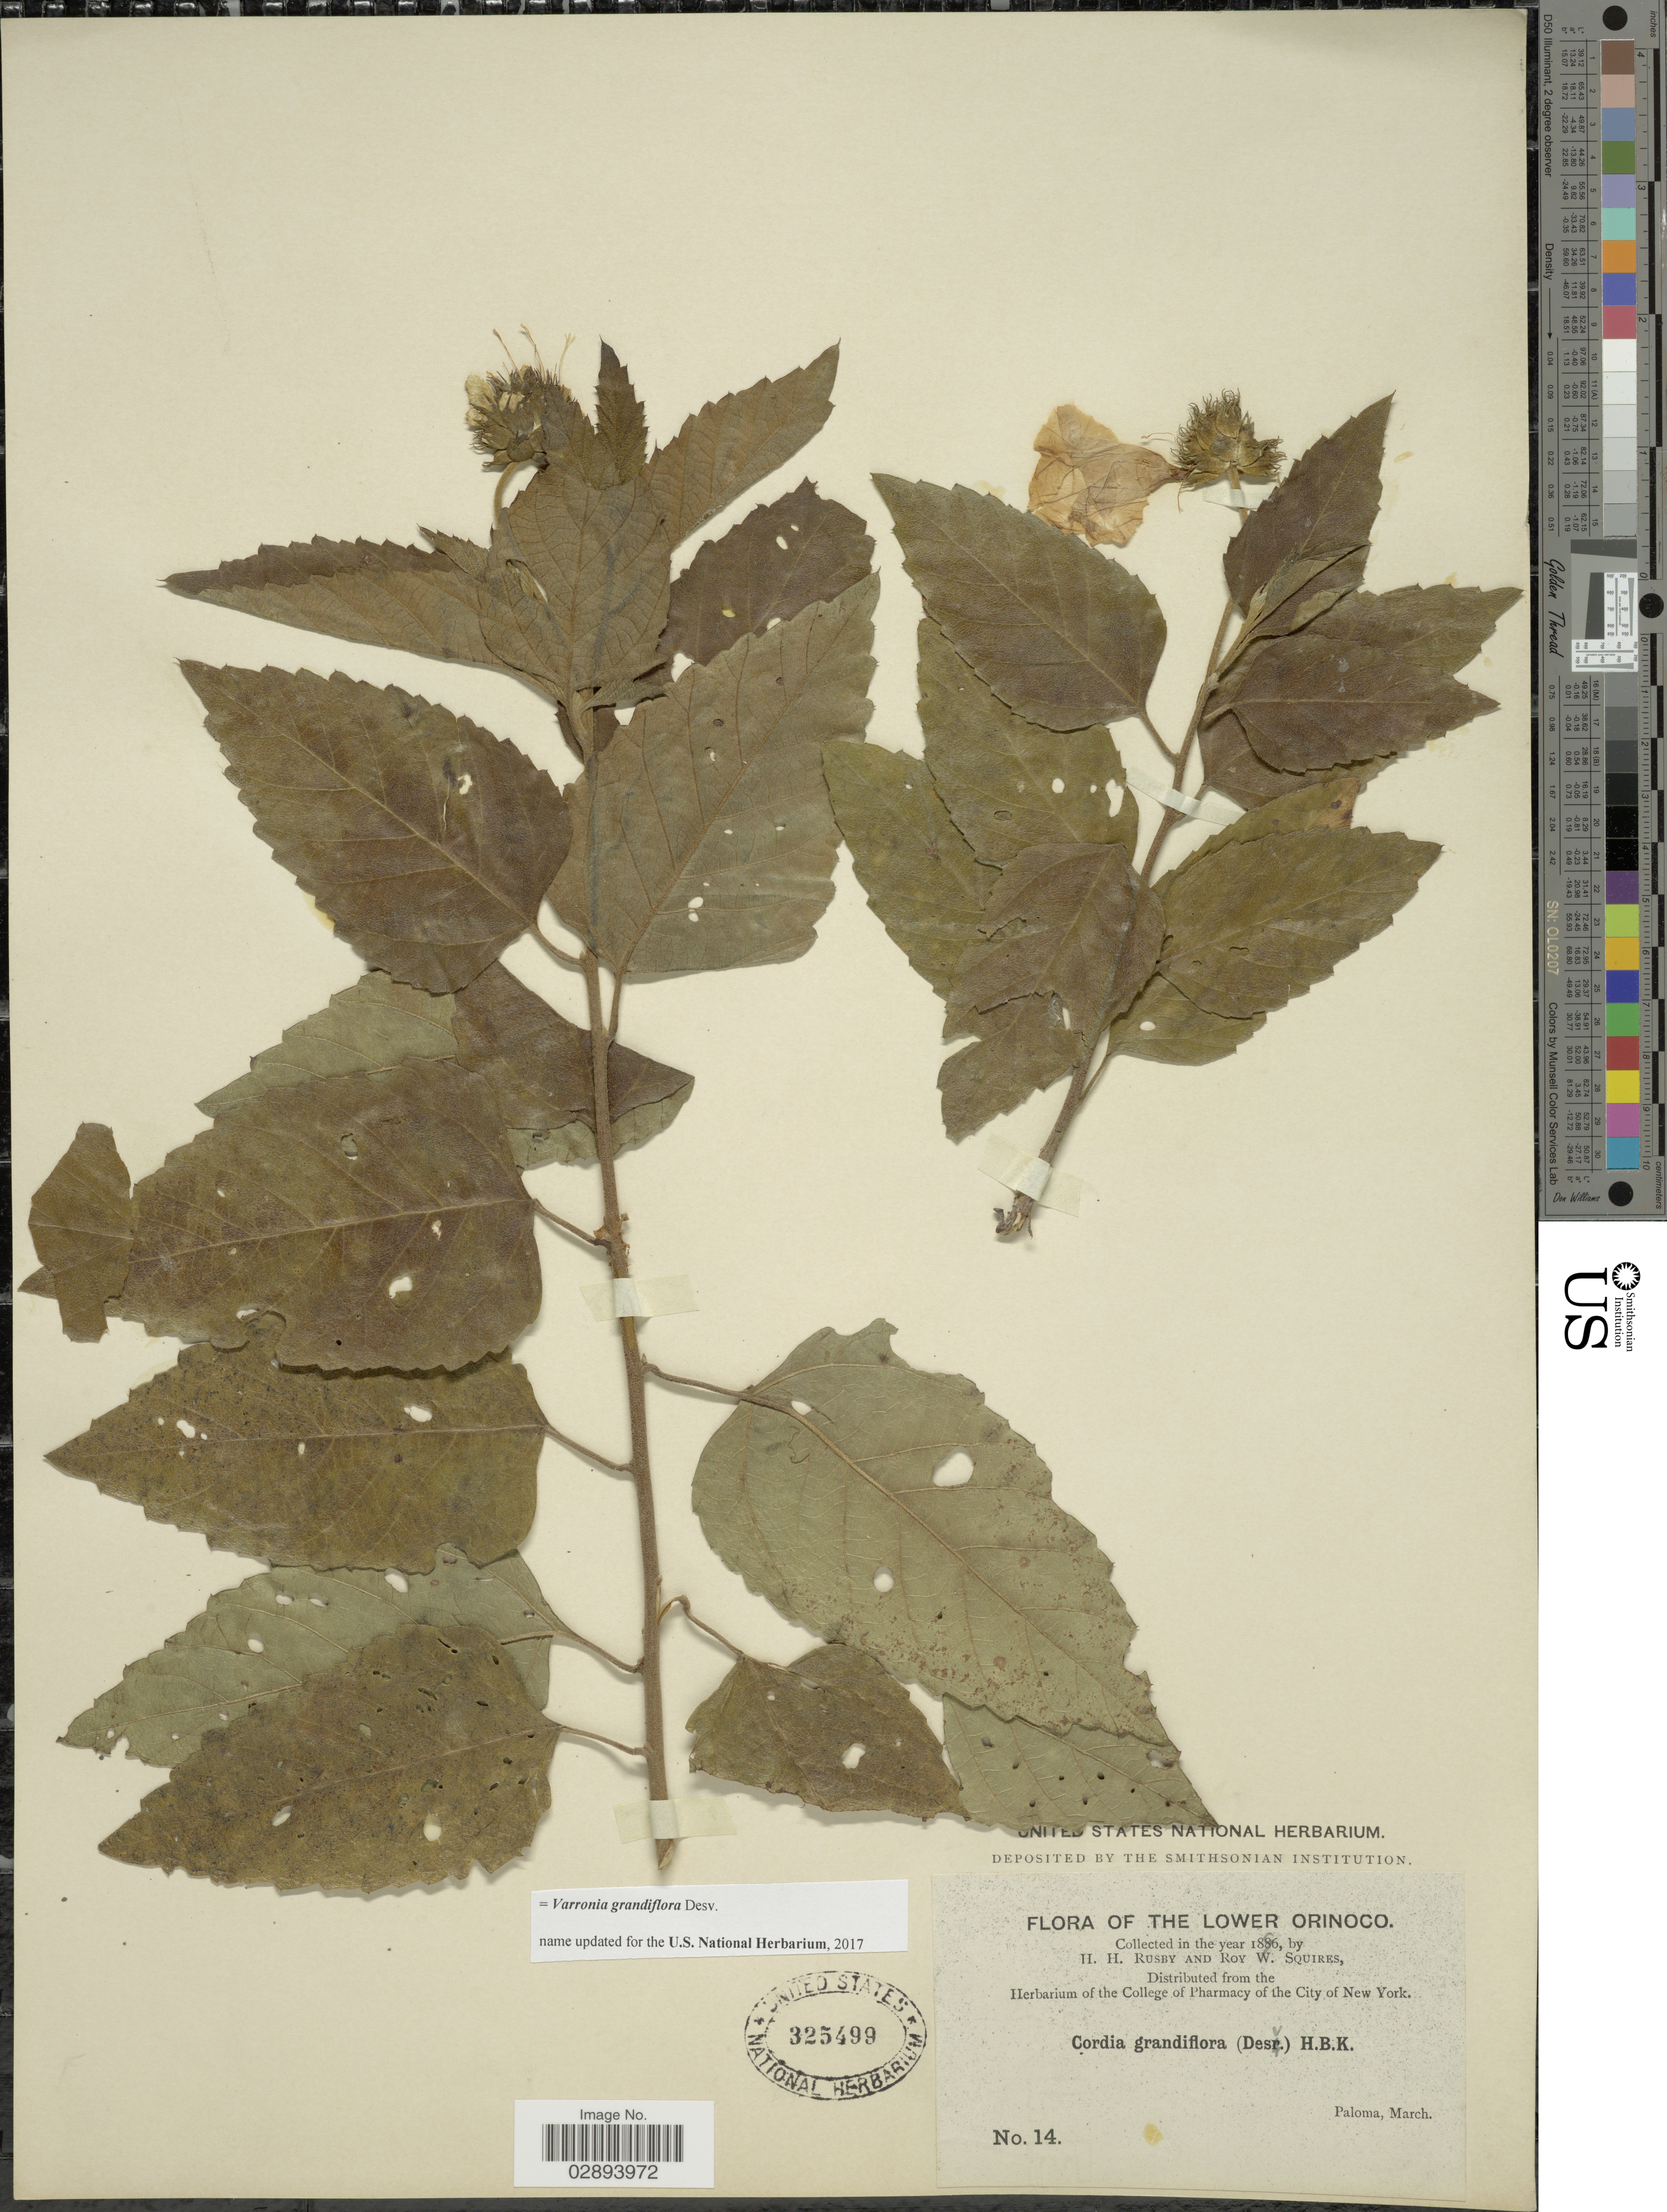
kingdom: Plantae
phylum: Tracheophyta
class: Magnoliopsida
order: Boraginales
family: Cordiaceae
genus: Varronia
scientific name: Varronia grandiflora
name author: Desv.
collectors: H. H. Rusby & R. Squires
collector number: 14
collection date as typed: March 1896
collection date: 1896-03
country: Venezuela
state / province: Delta Amacuro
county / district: Antonio Díaz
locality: Lower Orinoco, Isla La Paloma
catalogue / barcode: US 325499